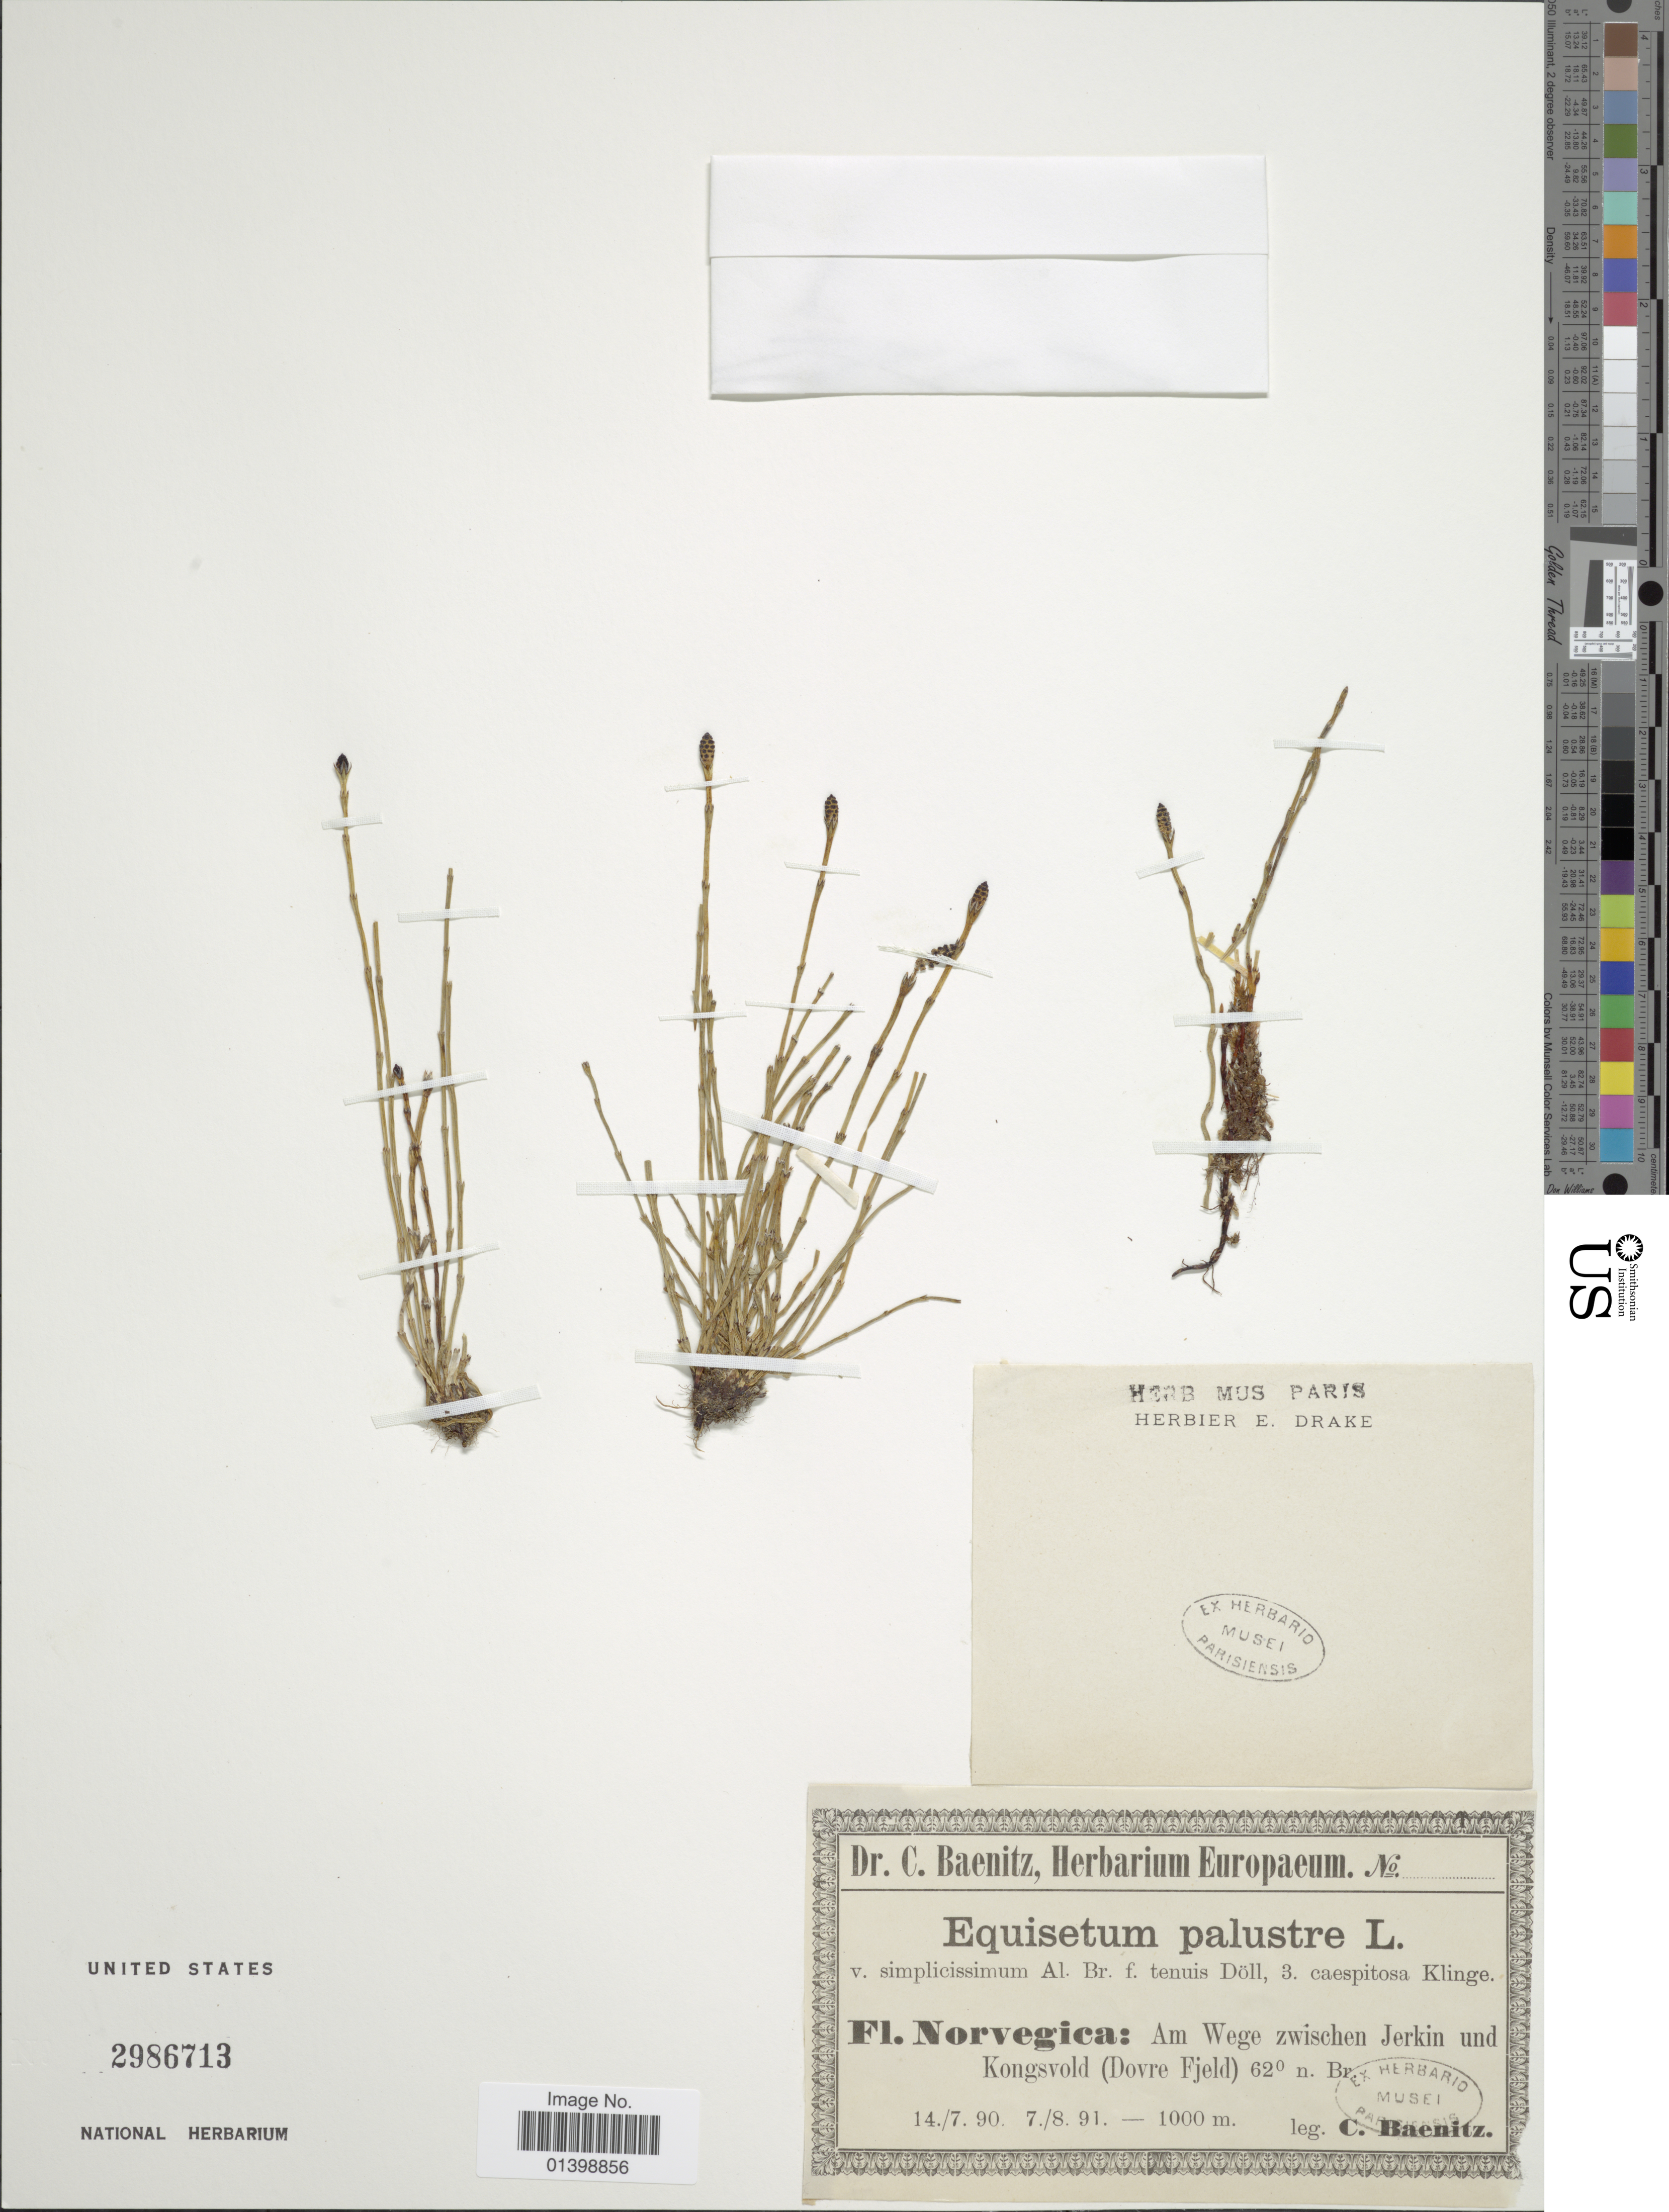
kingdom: Plantae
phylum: Tracheophyta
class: Polypodiopsida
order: Equisetales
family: Equisetaceae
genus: Equisetum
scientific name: Equisetum palustre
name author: L.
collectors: C. G. Baenitz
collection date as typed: Transcribed d/m/y: 14/7/90 to 7/8/91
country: Norway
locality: Am Wege zwischen Jerkin und Kongsvold (Dovre Fjeld)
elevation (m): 1000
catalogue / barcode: US 2986713